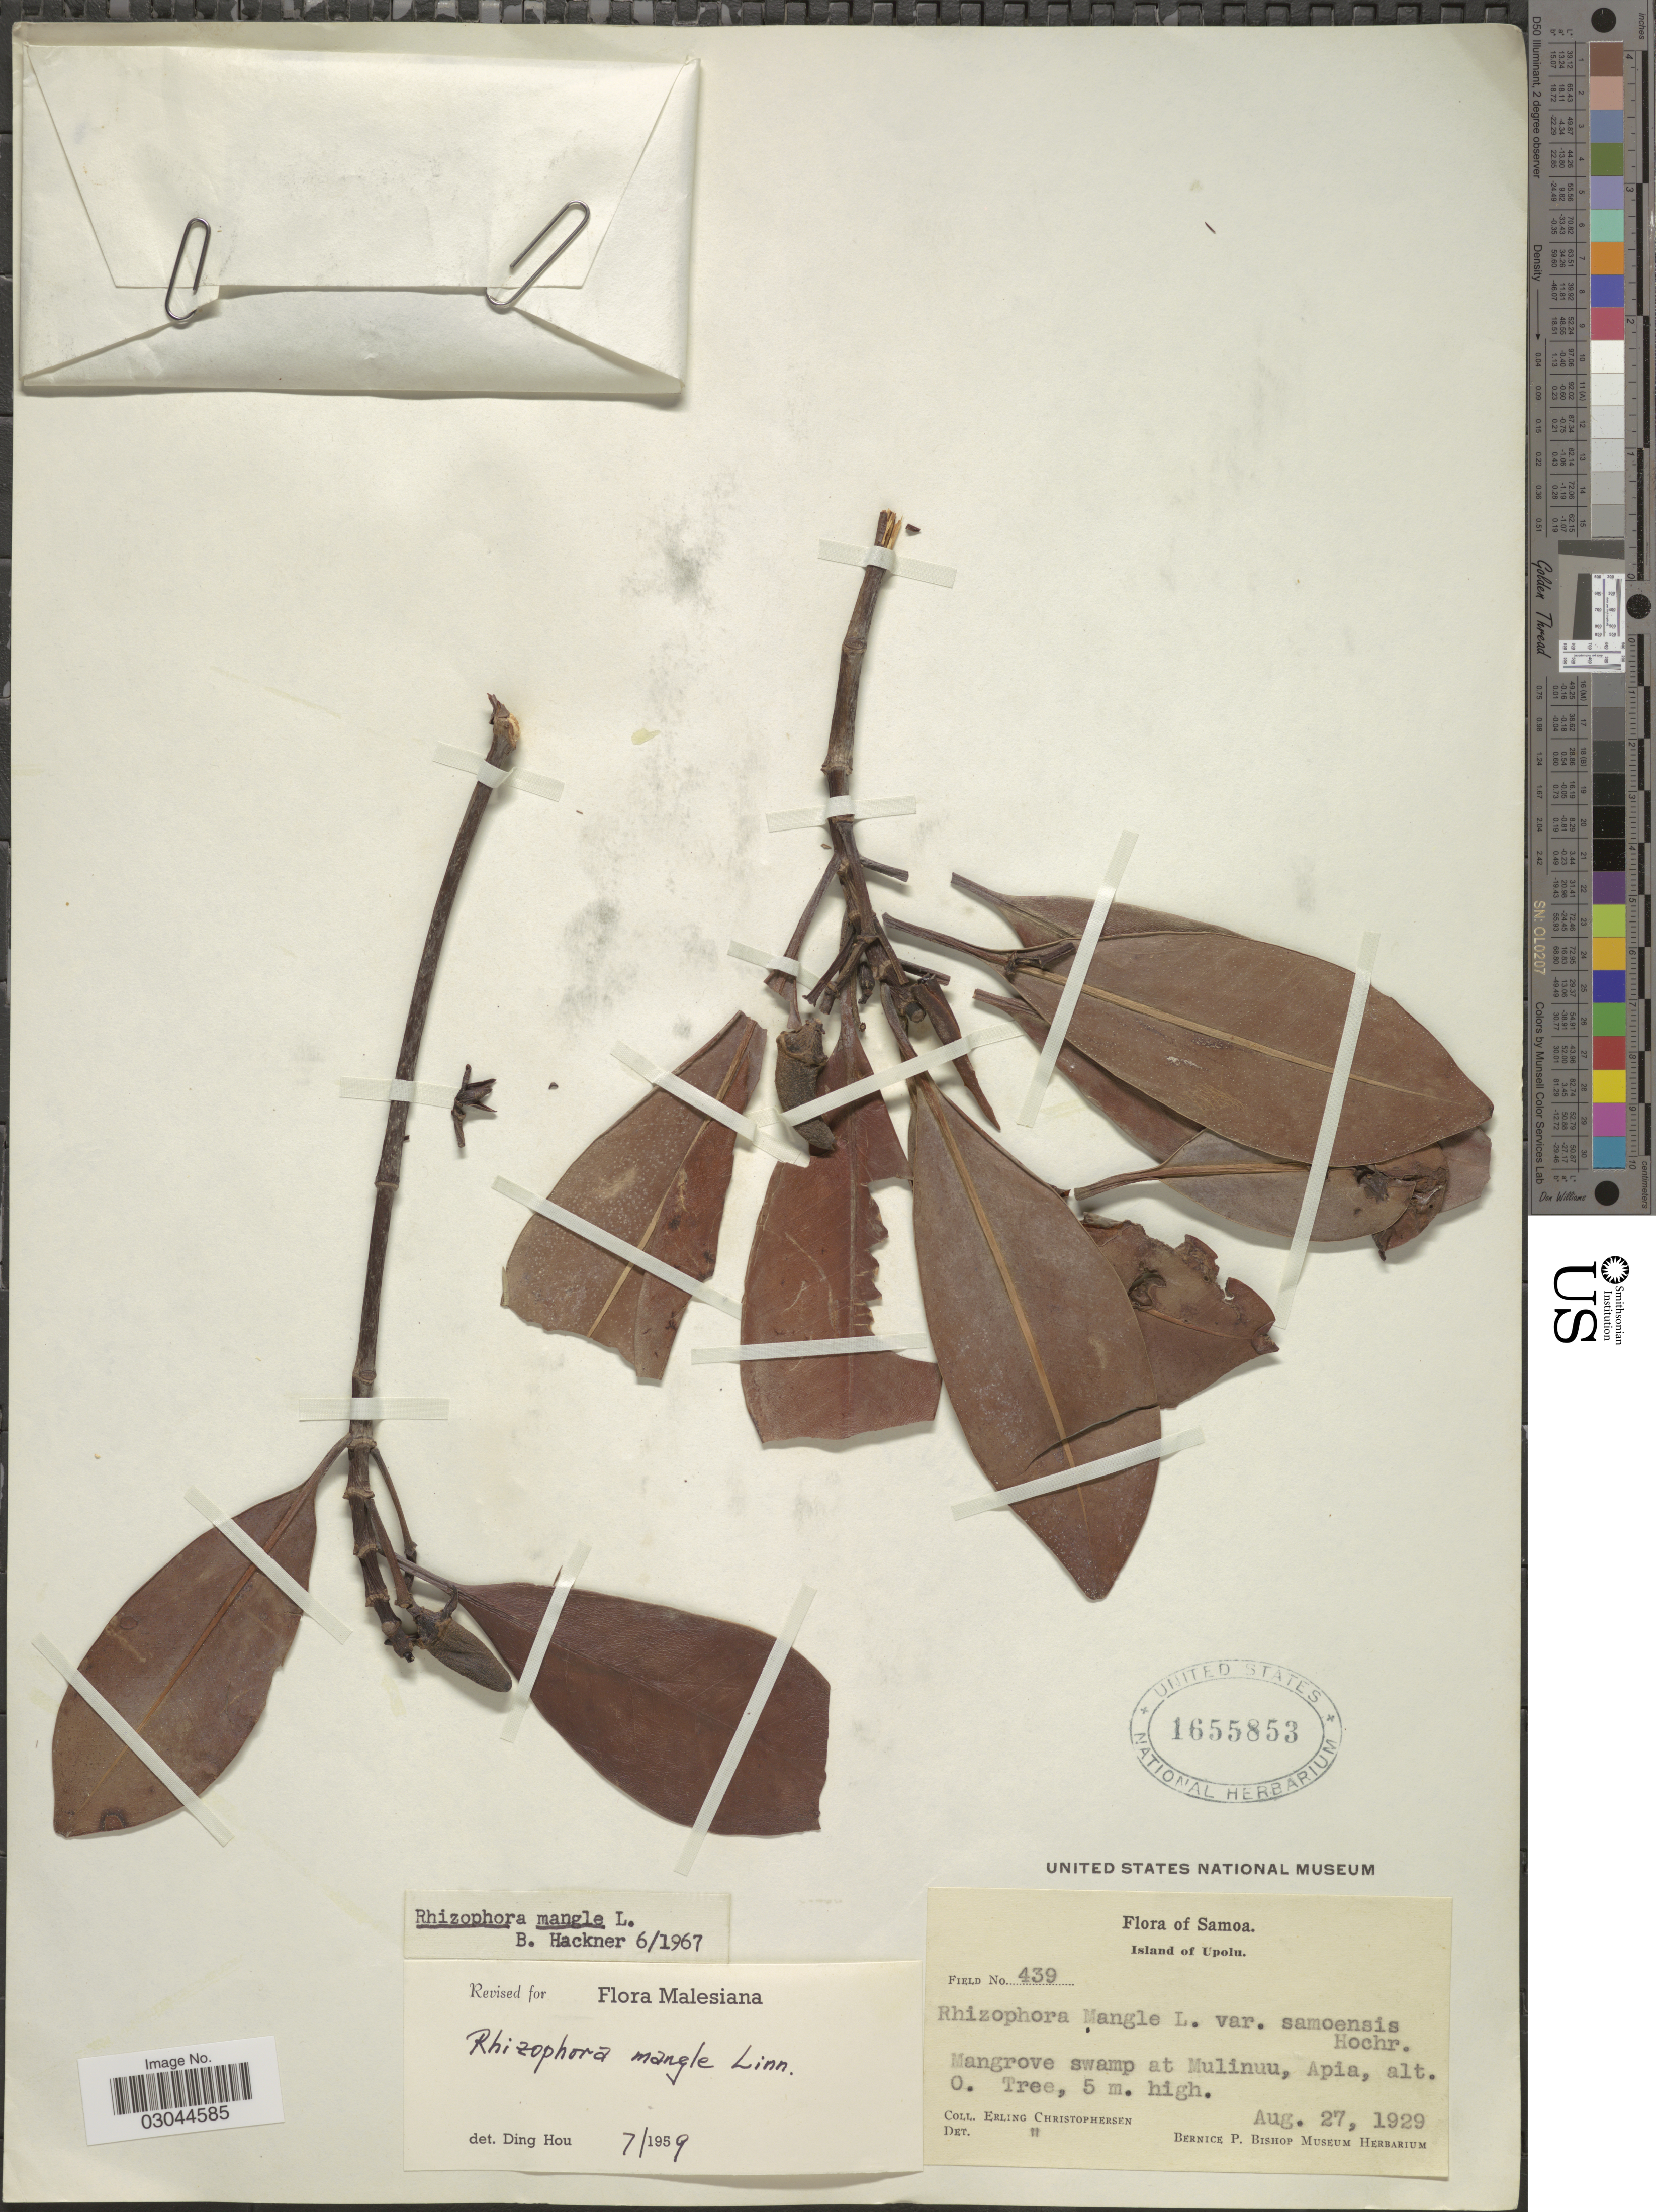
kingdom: Plantae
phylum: Tracheophyta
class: Magnoliopsida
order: Malpighiales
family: Rhizophoraceae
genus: Rhizophora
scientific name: Rhizophora mangle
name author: L.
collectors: E. Christophersen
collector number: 439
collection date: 1929-08-27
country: Samoa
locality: Samoa. Island of Upolu. Mangrove swamp at Mulinuu, Apia.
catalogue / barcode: US 1655853